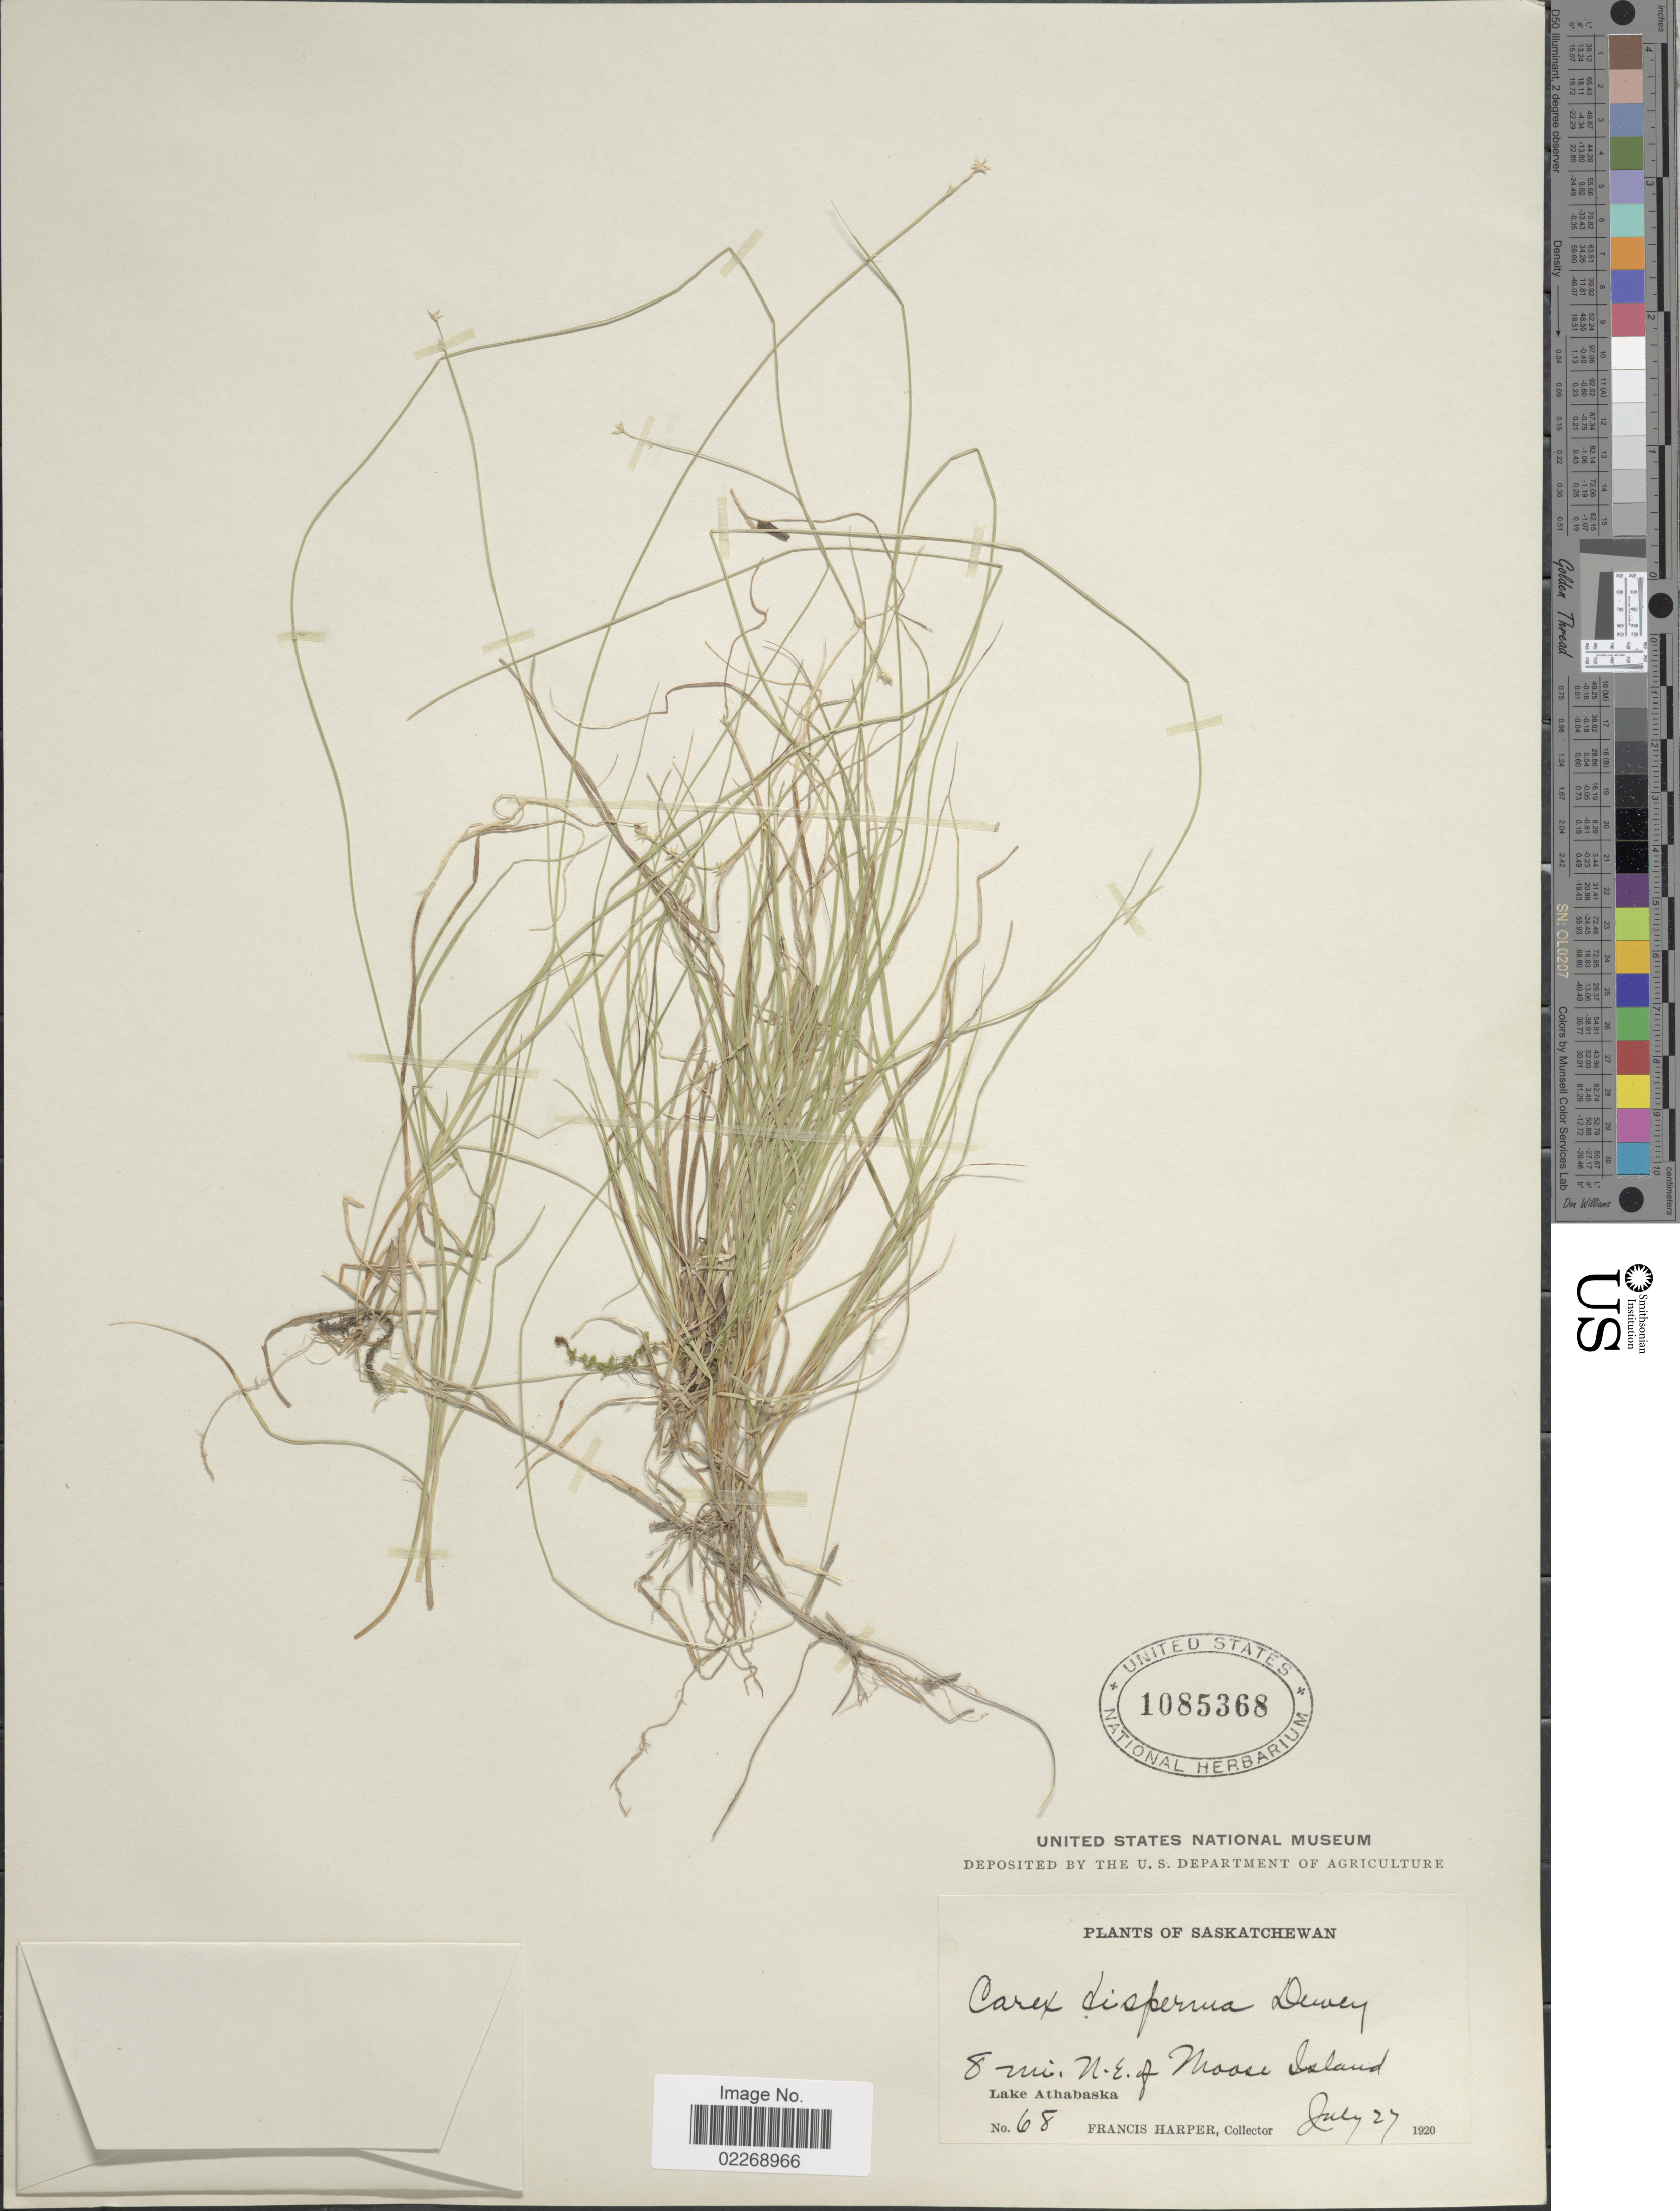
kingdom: Plantae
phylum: Tracheophyta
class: Liliopsida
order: Poales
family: Cyperaceae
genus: Carex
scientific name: Carex disperma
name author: Dewey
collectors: F. Harper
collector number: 68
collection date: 1920-07-27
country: Canada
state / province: Saskatchewan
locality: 8 mi N.E. of Moose Island, Lake Athabaska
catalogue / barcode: US 1085368